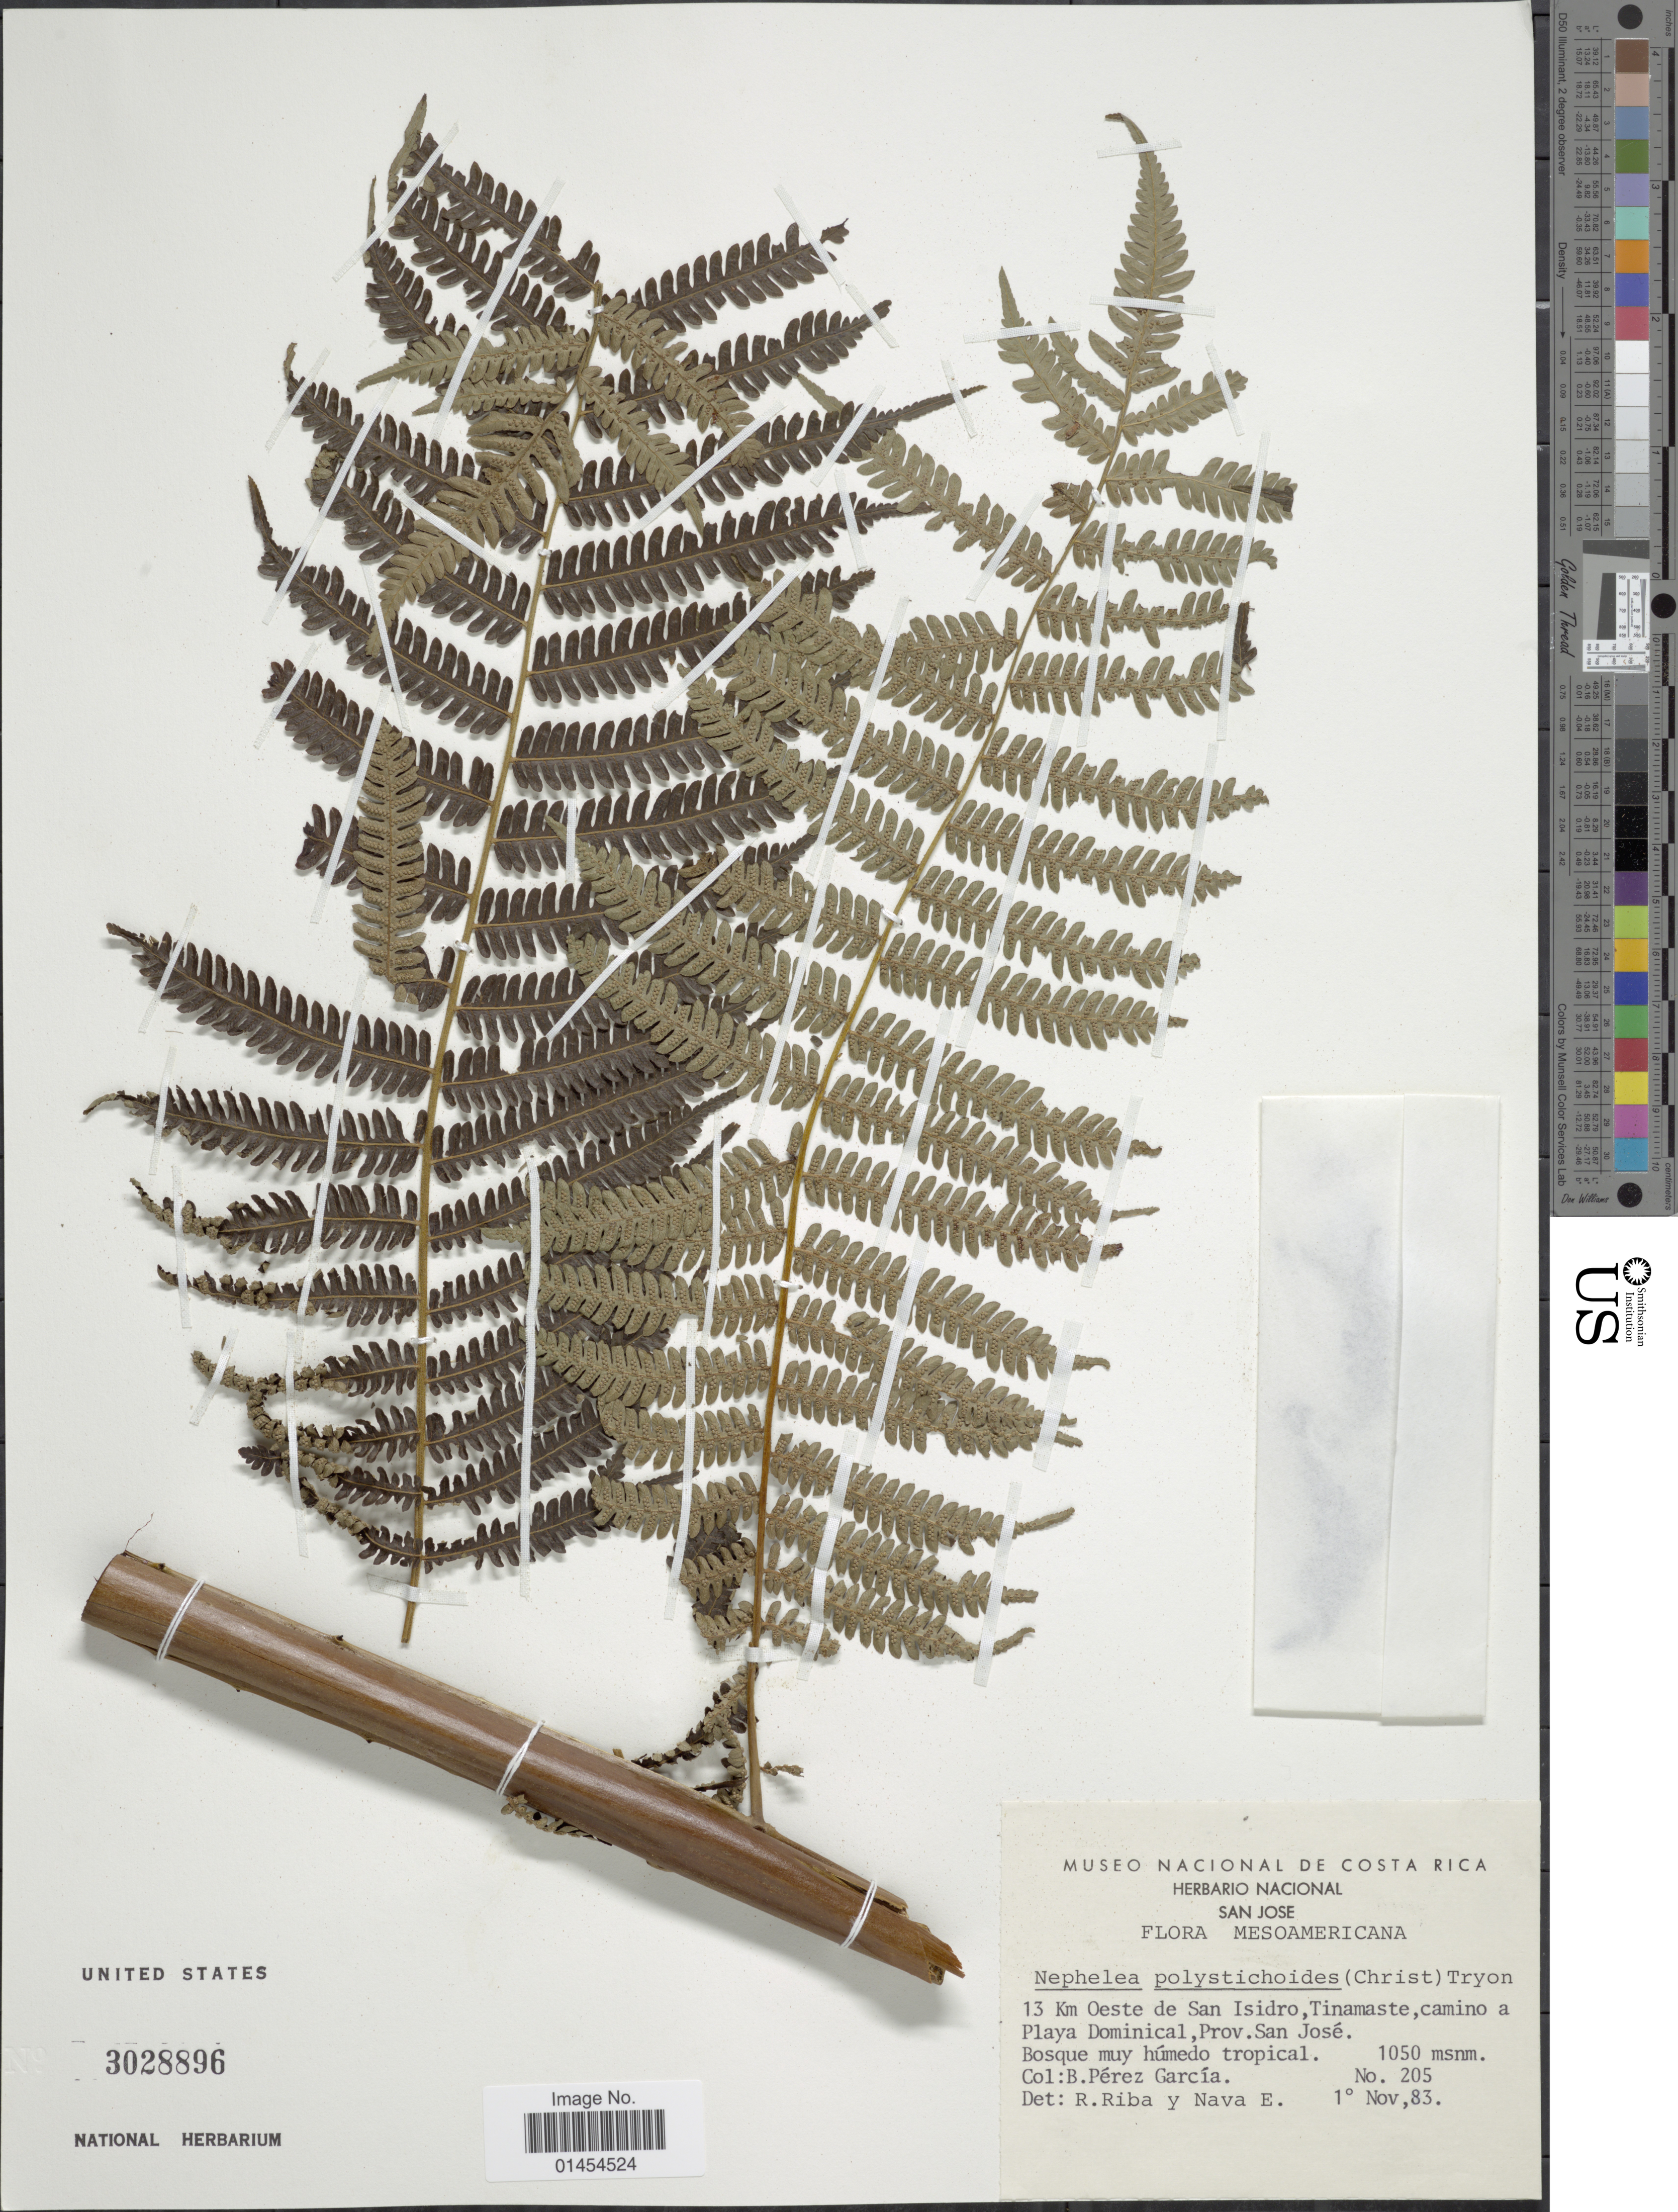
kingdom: Plantae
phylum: Tracheophyta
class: Polypodiopsida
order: Cyatheales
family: Cyatheaceae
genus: Alsophila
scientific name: Alsophila polystichoides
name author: Christ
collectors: B. Perez G.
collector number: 205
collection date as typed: Transcribed d/m/y: 1/11/83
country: Costa Rica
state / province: San José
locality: Mesoamericana. 13 Km Oeste de San Isidro, Tinamaste, camino a Playa Dominical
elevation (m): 1050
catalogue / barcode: US 3028896